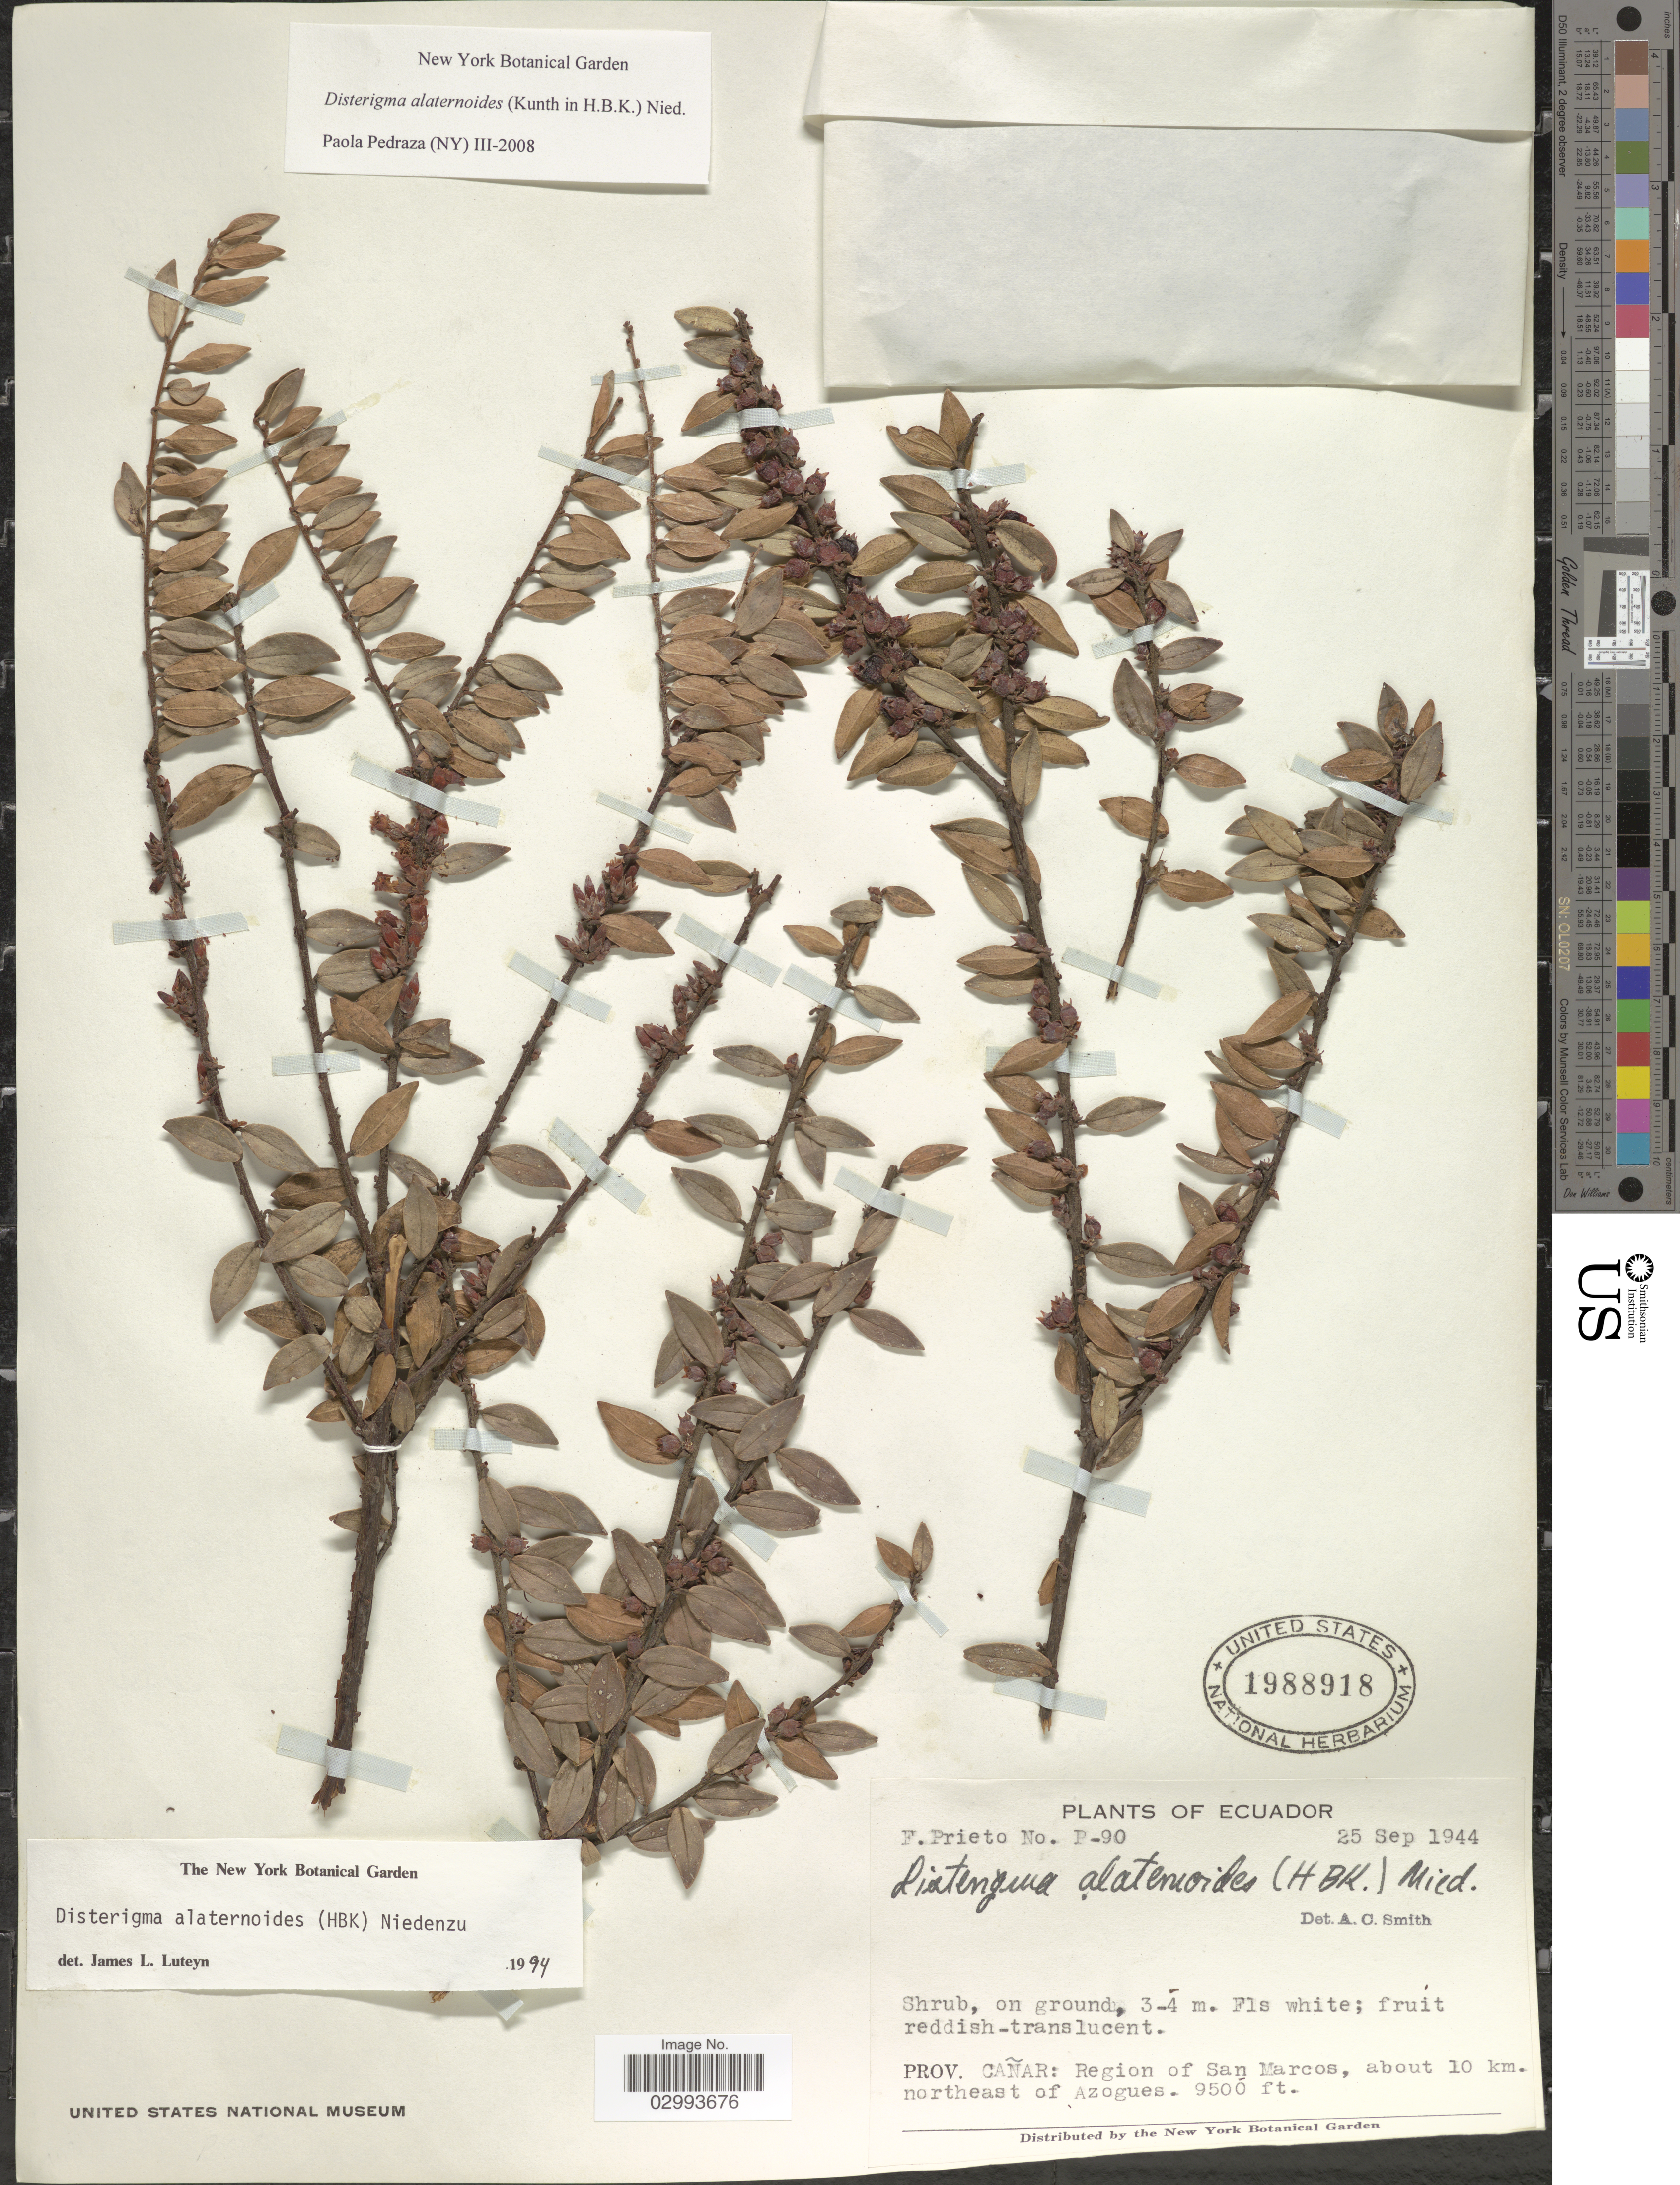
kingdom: Plantae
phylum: Tracheophyta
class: Magnoliopsida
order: Ericales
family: Ericaceae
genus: Disterigma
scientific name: Disterigma alaternoides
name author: (Kunth) Nied.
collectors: F. Prieto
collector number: P-90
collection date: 1944-09-25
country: Ecuador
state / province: Cañar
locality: Regio of San Marcos, about 10 km. northeast of Azogues.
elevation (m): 2896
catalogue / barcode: US 1988918